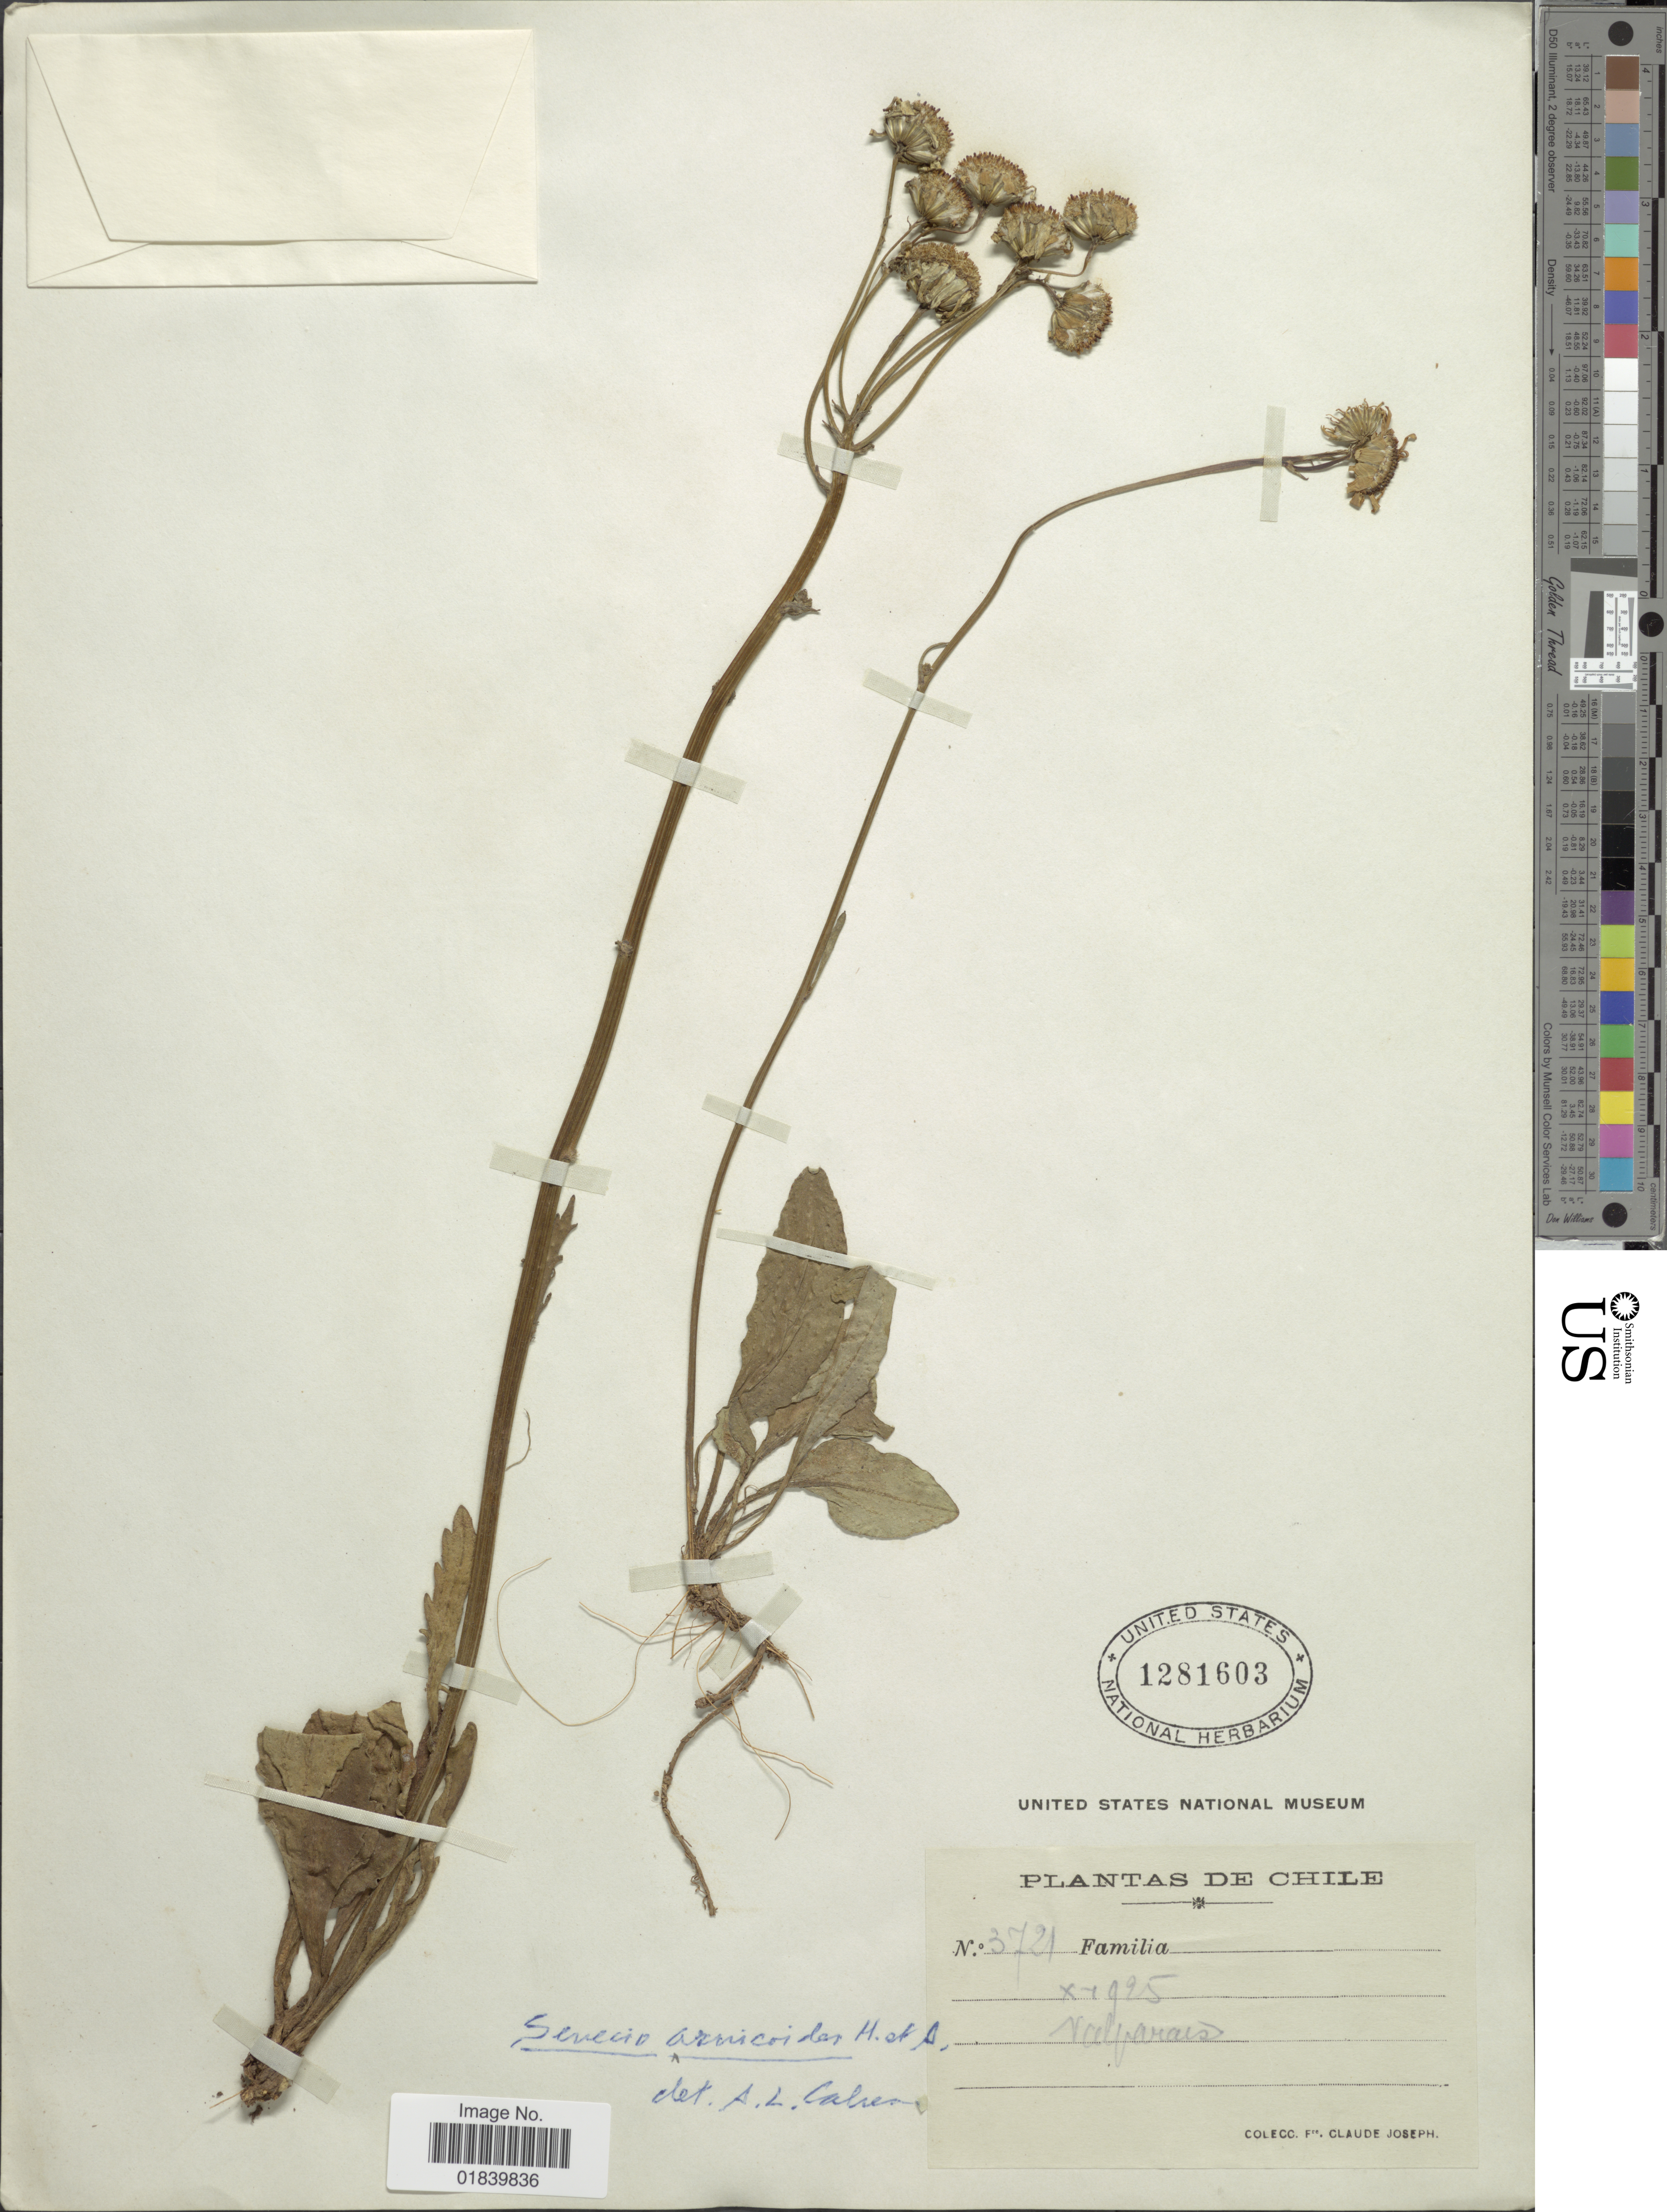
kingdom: Plantae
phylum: Tracheophyta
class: Magnoliopsida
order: Asterales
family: Asteraceae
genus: Senecio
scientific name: Senecio arnicoides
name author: Wall.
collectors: Bro. Claude-Joseph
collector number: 3721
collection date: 1925-10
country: Chile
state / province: Valparaíso (V)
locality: Valparaiso.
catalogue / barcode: US 1281603